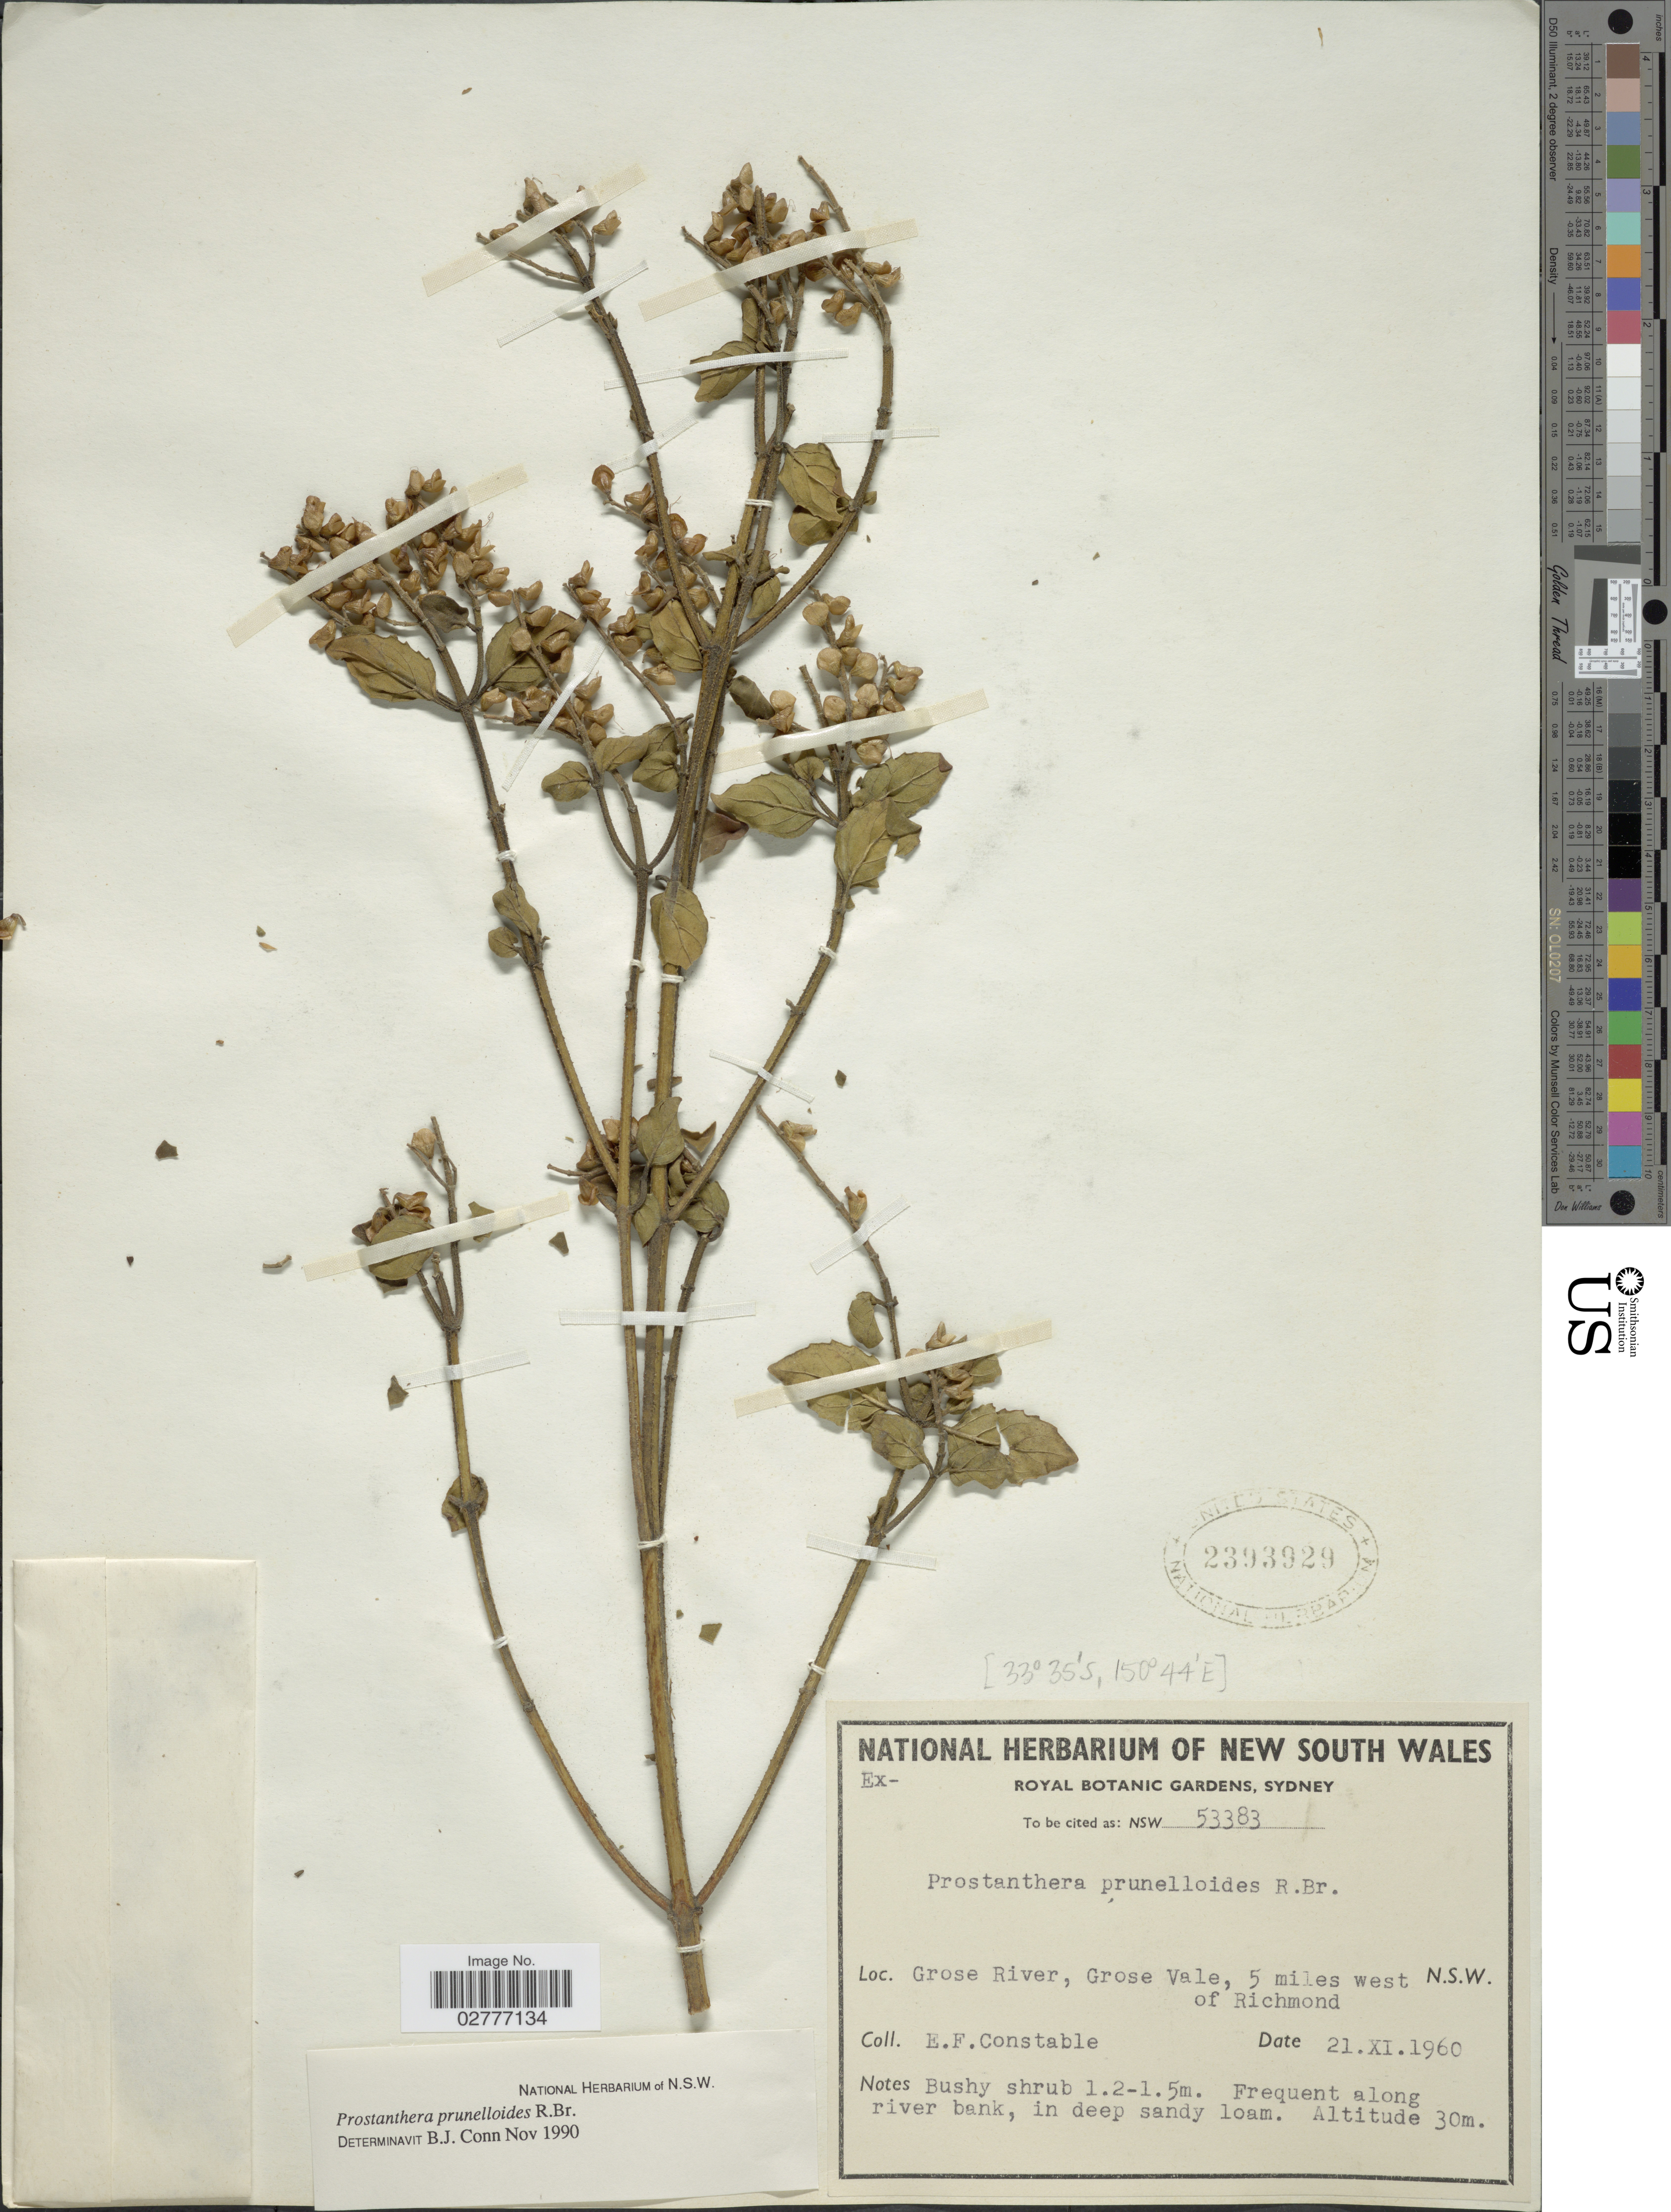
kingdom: Plantae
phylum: Tracheophyta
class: Magnoliopsida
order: Lamiales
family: Lamiaceae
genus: Prostanthera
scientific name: Prostanthera prunelloides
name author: R. Br.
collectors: E. F. Constable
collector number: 53383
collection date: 1960-11-21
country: Australia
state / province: New South Wales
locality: Grose River, Grose Vale, 5 miles west of Richmond.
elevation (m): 30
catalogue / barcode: US 2393929